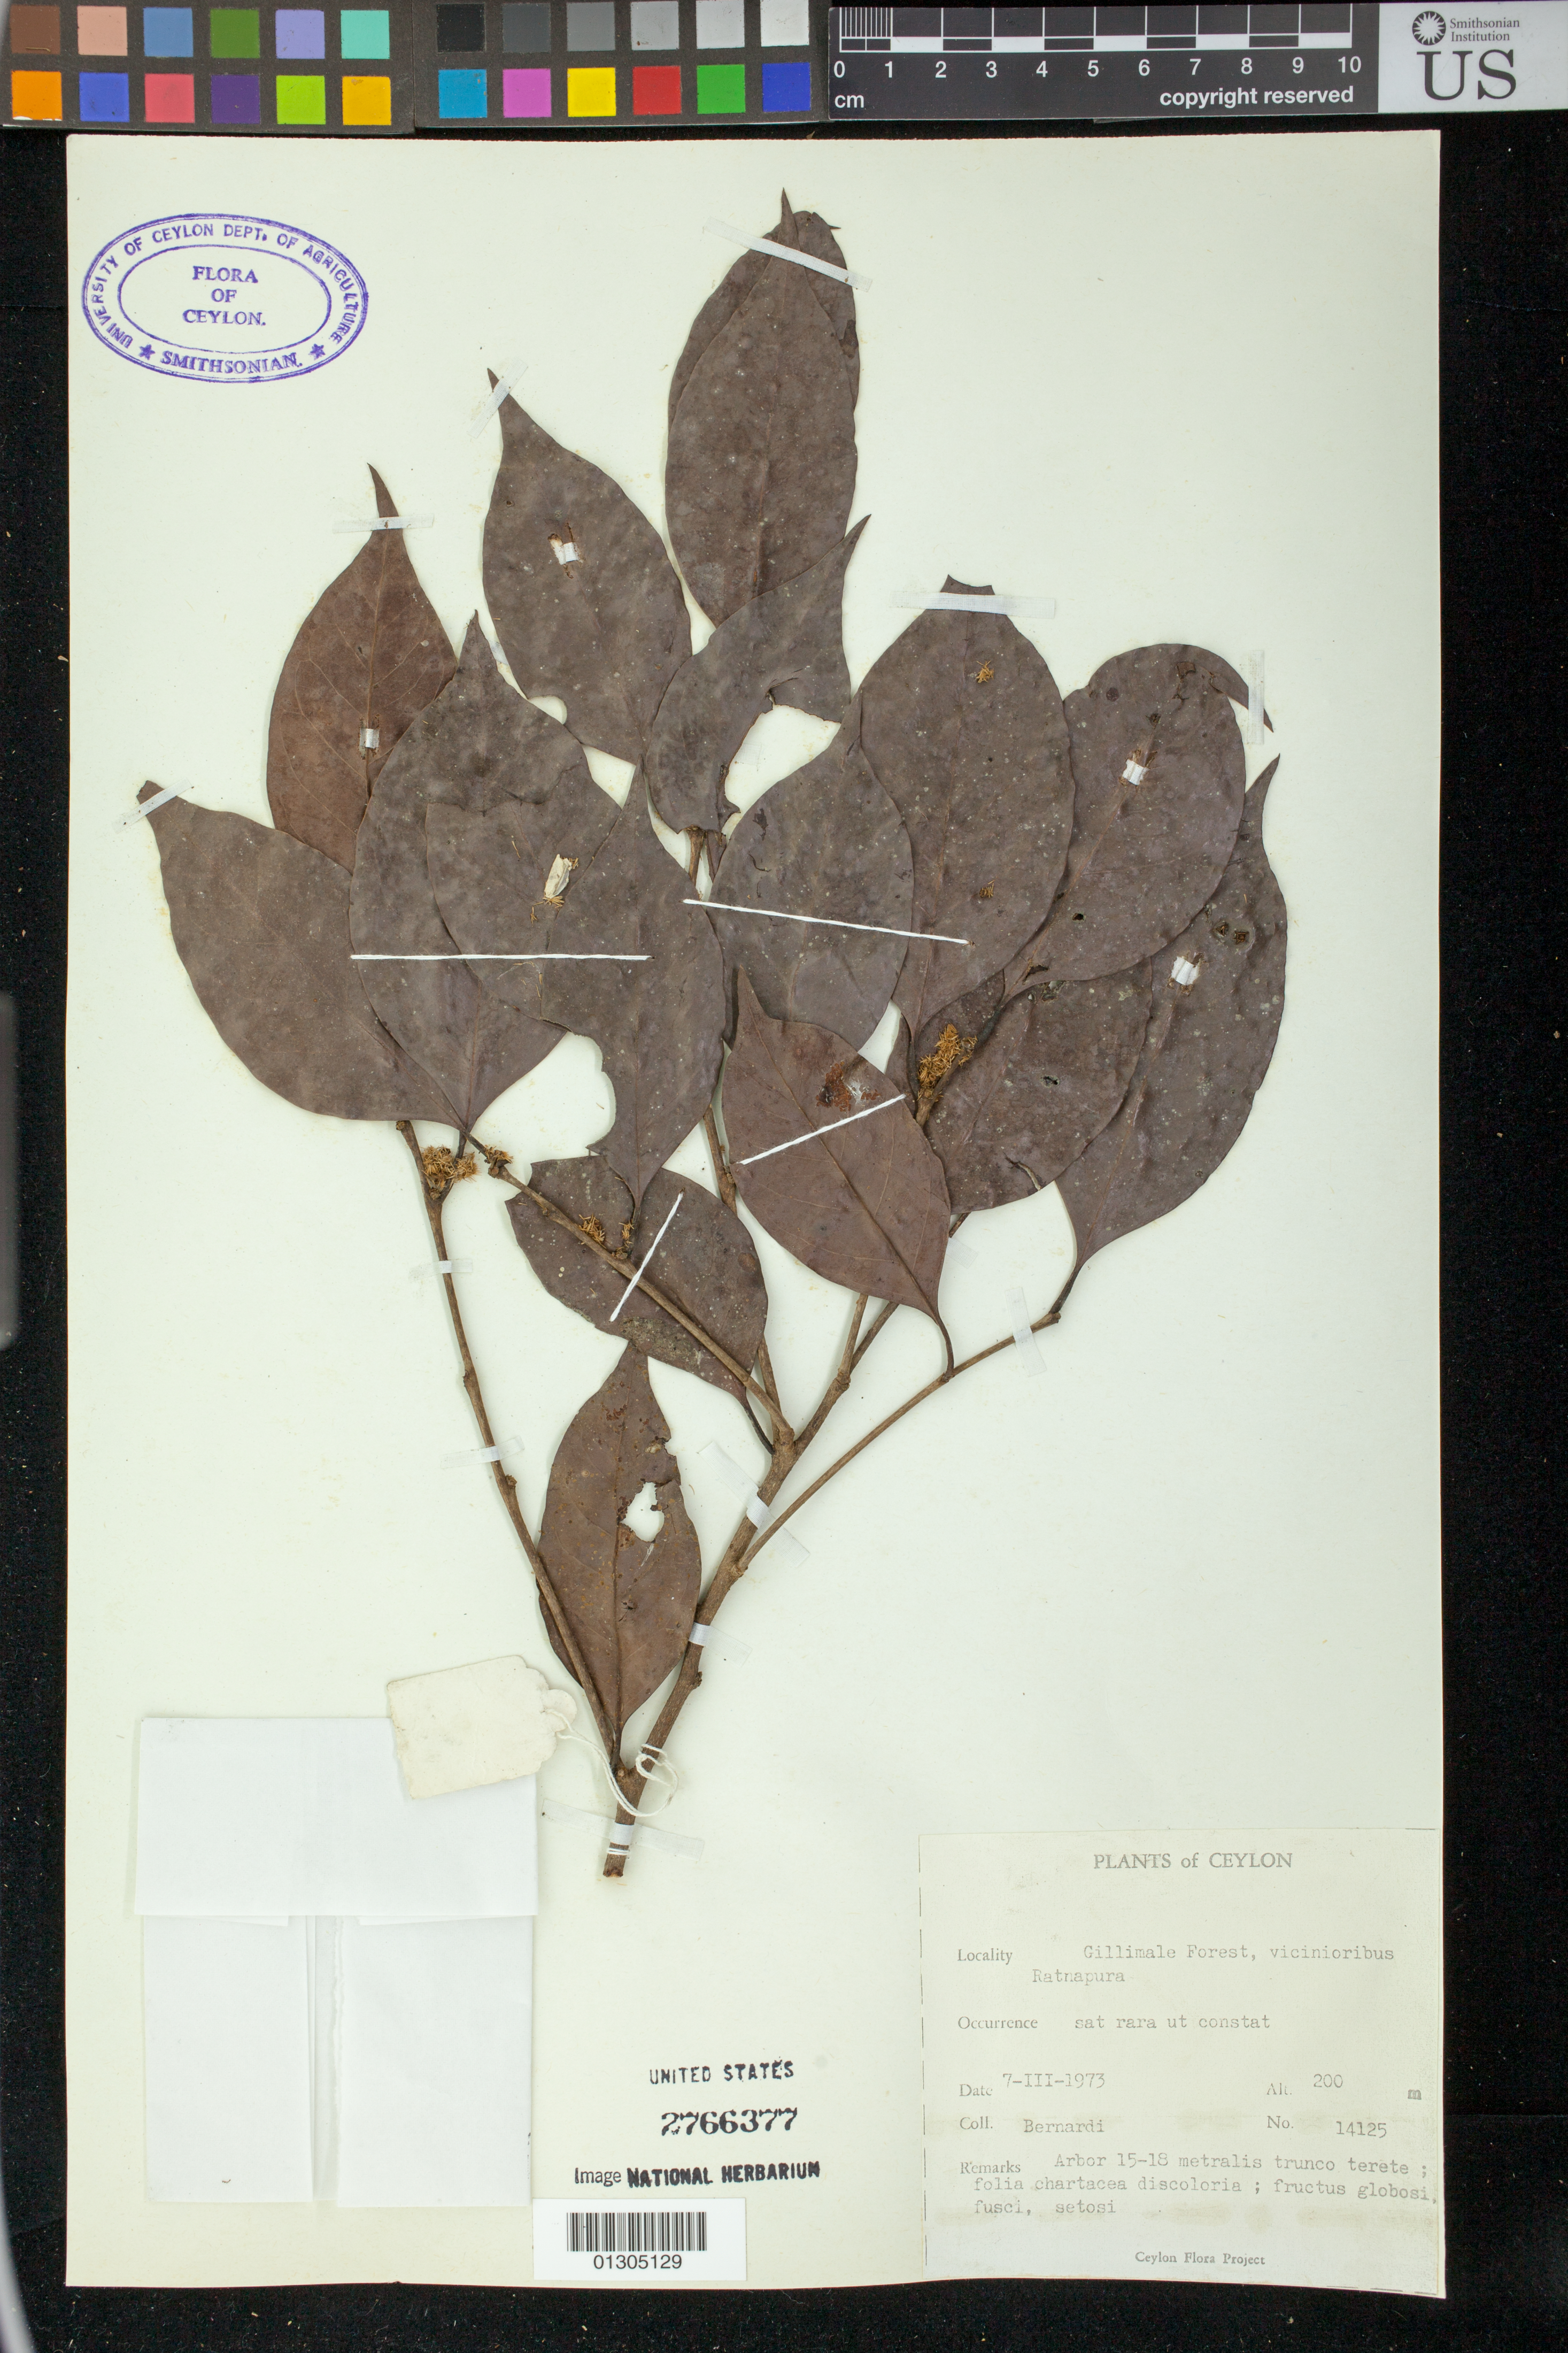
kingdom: Plantae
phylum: Tracheophyta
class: Magnoliopsida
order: Malpighiales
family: Euphorbiaceae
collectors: L. Bernardi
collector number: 14125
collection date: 1973-03-07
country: Sri Lanka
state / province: Sabaragamuwa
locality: Gillimale Forest, vicinoribus Ratnapura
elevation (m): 200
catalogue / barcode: US 2766377